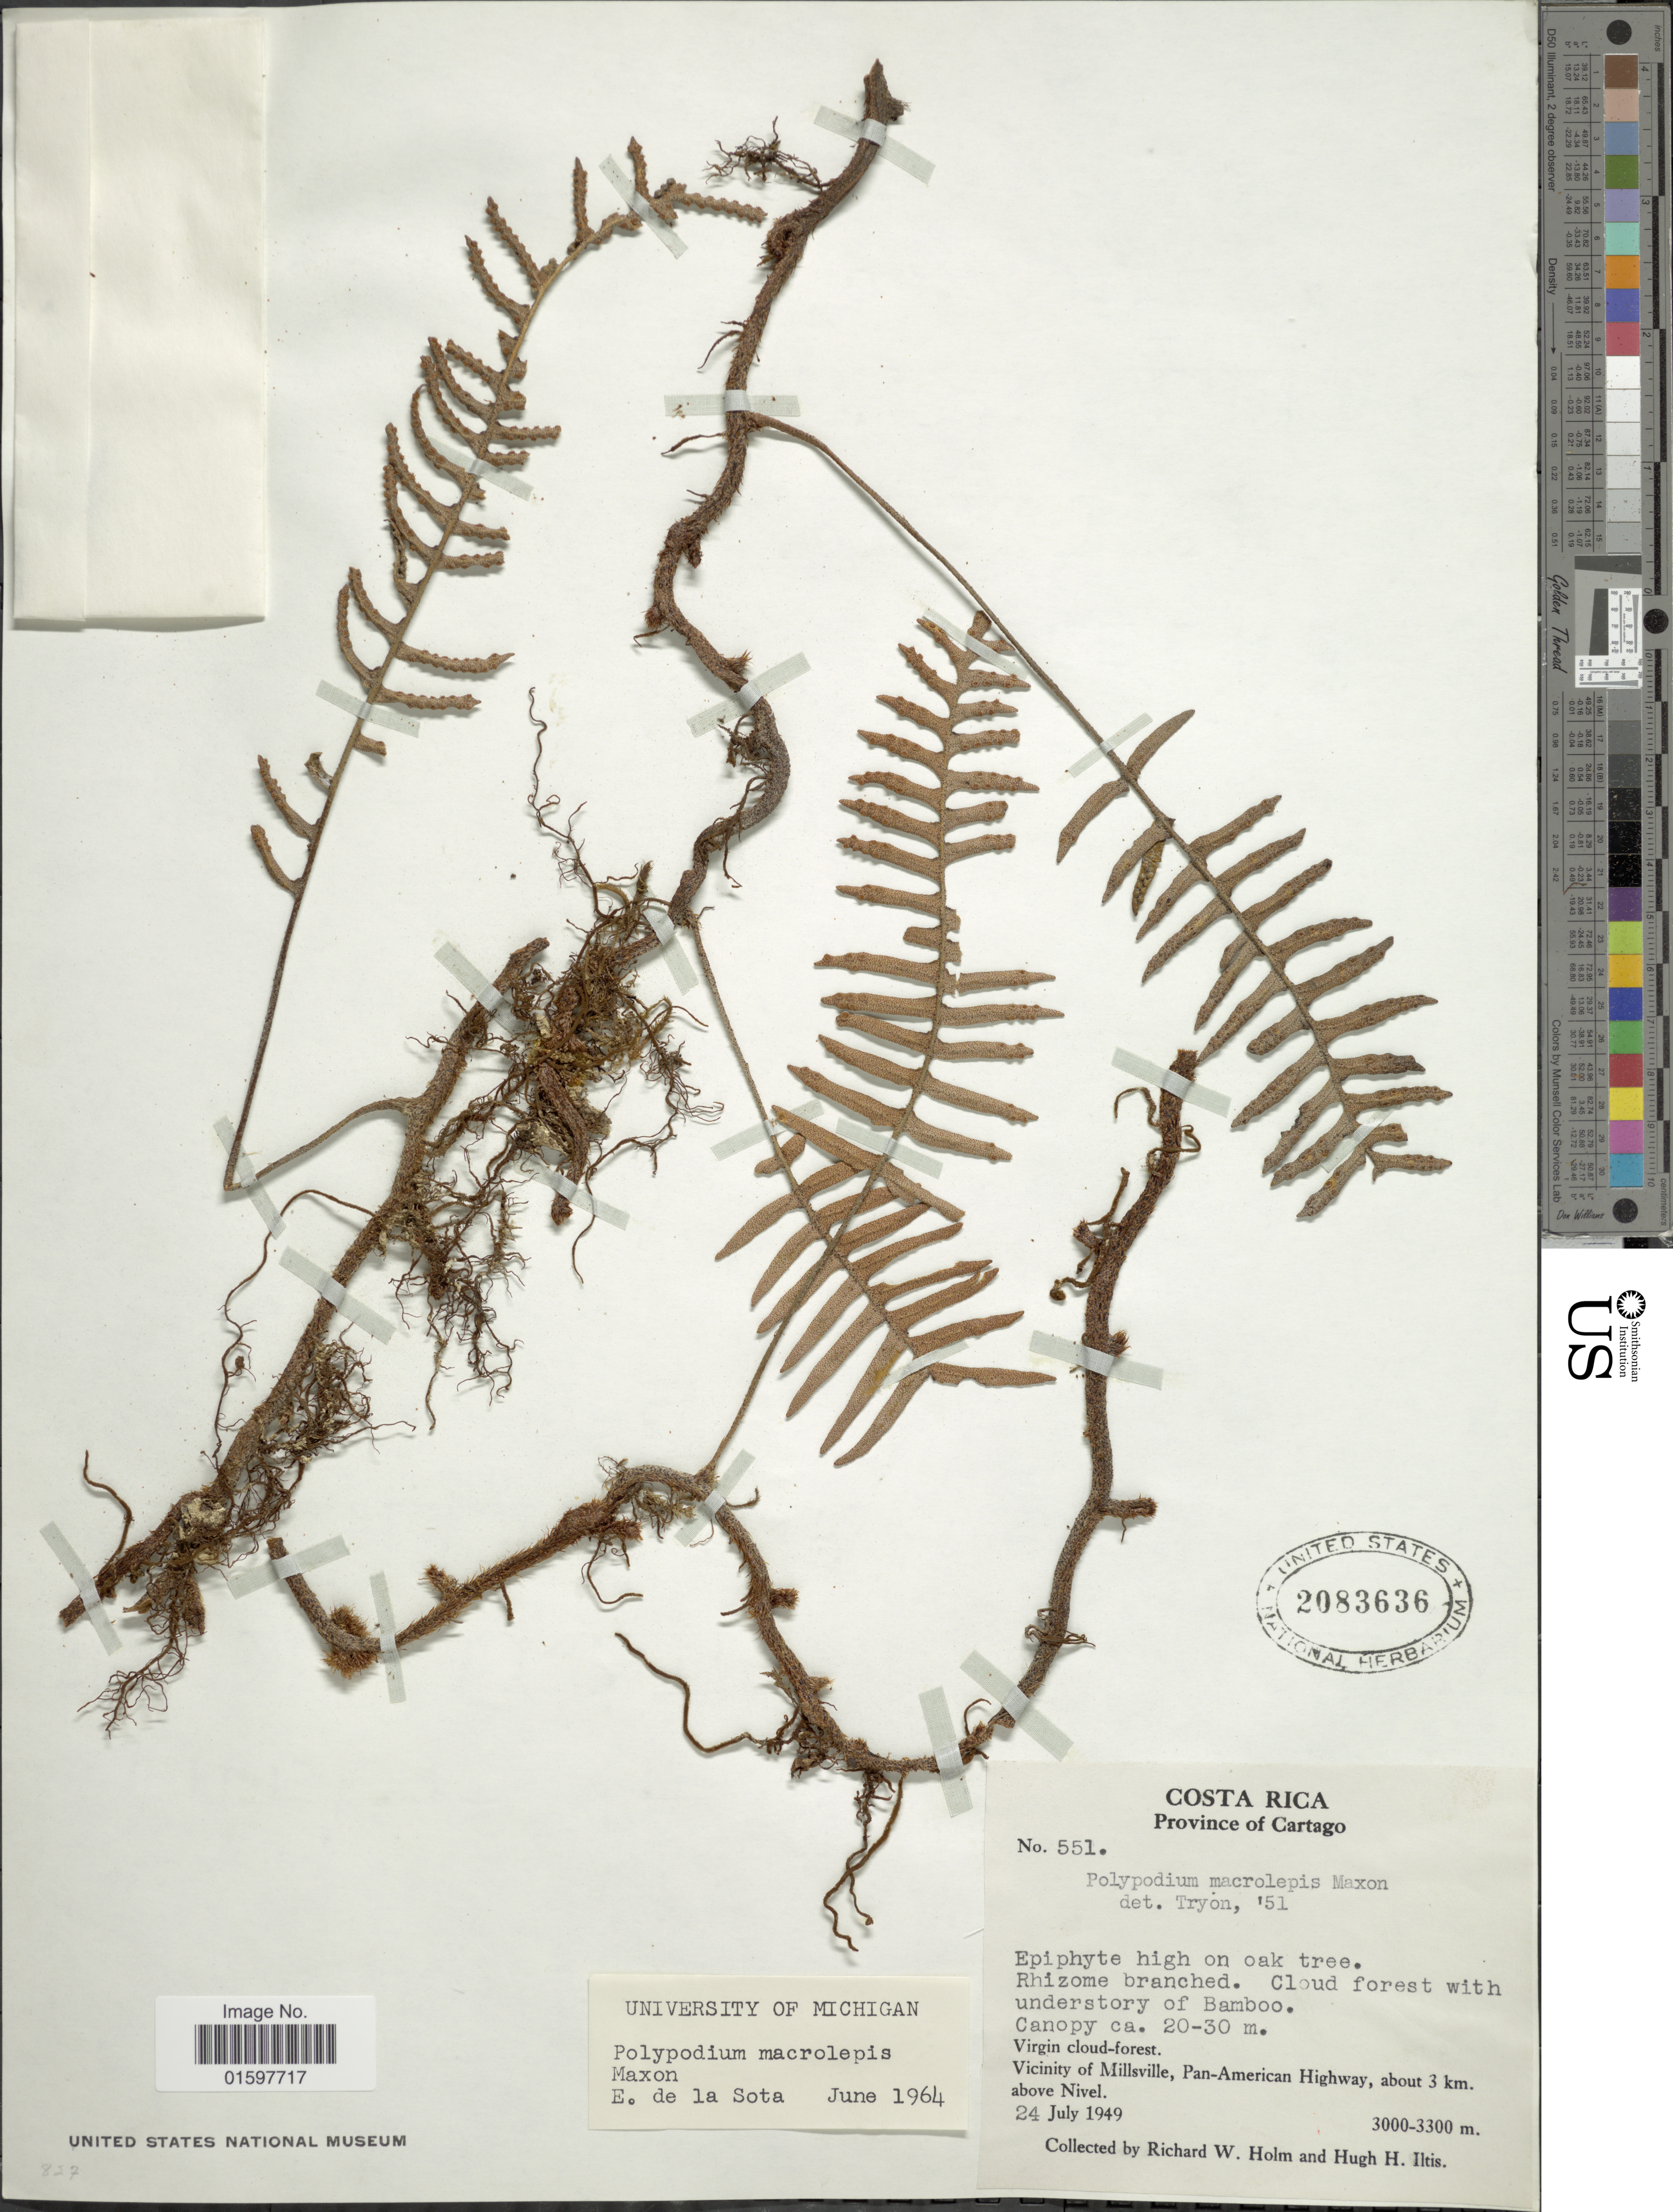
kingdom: Plantae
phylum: Tracheophyta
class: Polypodiopsida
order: Polypodiales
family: Polypodiaceae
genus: Pleopeltis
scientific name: Pleopeltis macrolepis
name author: (Maxon) A.R. Sm. & Tejero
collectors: R. W. Holm & H. H. Iltis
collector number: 551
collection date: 1949-07-24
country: Costa Rica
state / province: Cartago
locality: Vicinity of Millsville, Pan-American Highway, about 3 km. above Nivel.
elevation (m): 3000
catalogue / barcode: US 2083636